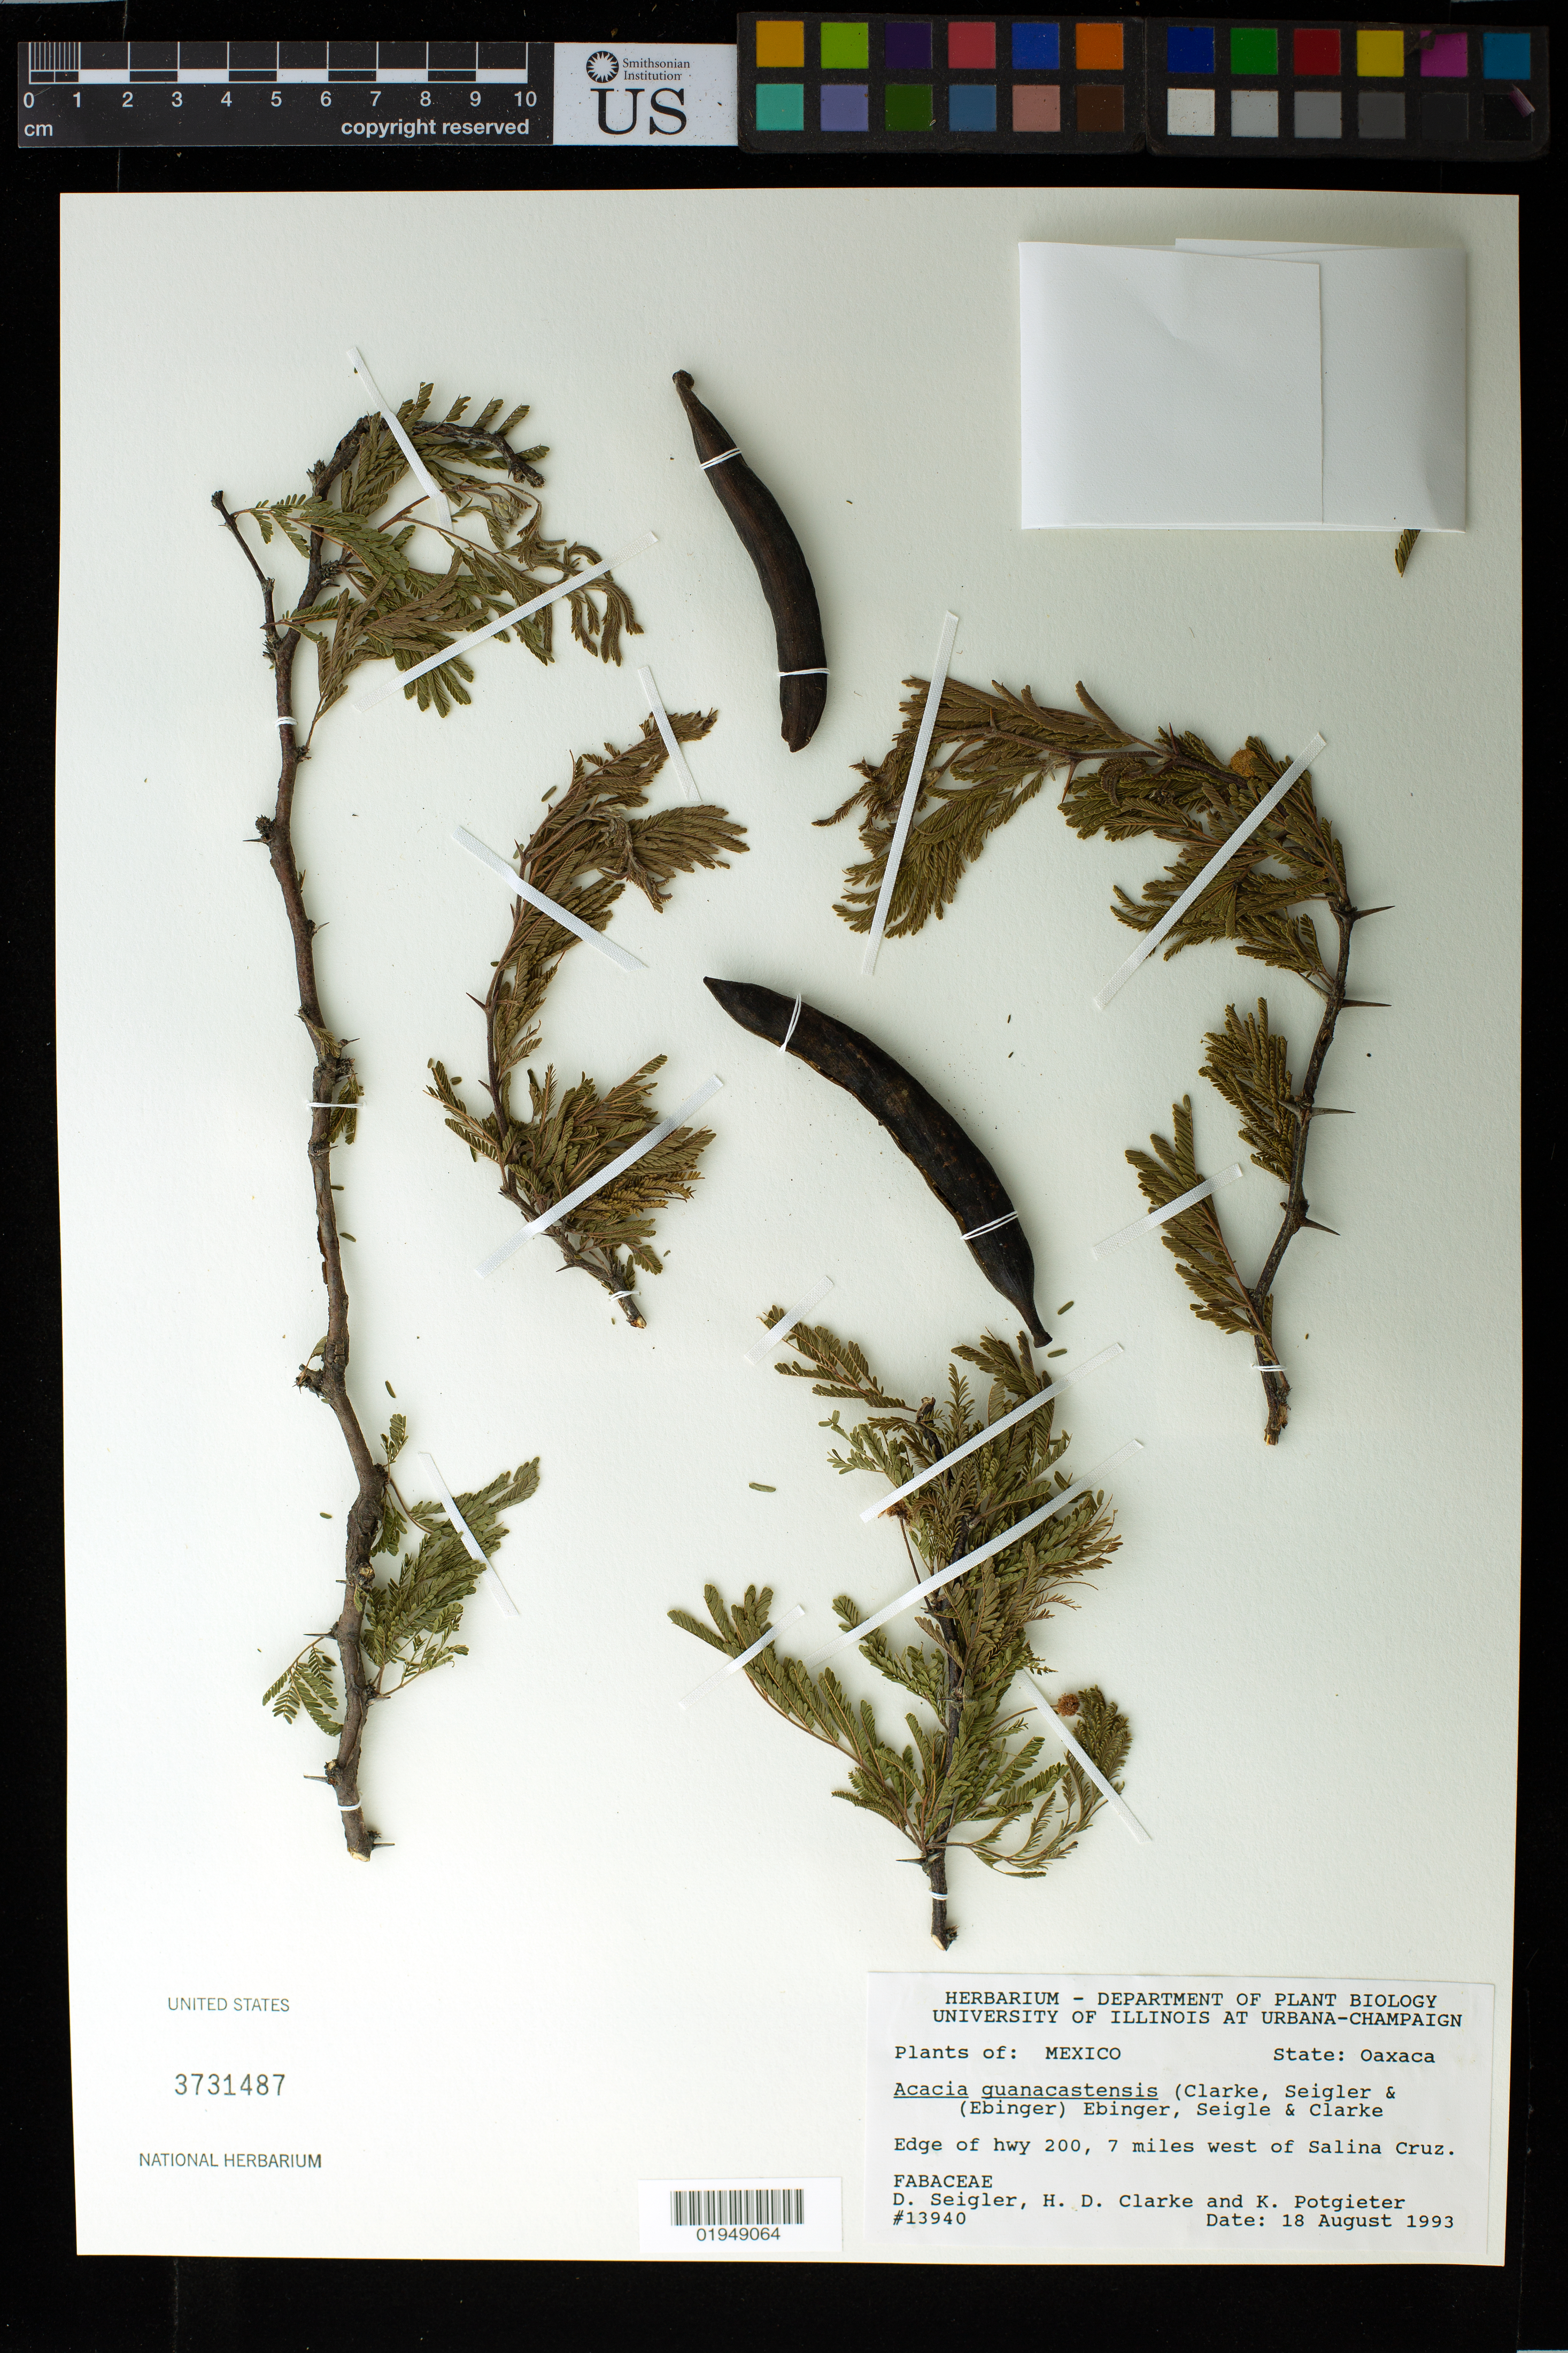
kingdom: Plantae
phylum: Tracheophyta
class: Magnoliopsida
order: Fabales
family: Fabaceae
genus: Vachellia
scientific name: Vachellia guanacastensis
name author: (H.D. Clarke et al.) Seigler & Ebinger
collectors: D. Seigler, H. Clarke & K. Potgieter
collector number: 13940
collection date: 1993-08-18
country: Mexico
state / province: Oaxaca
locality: Edge of hwy 200, 7 miles west of Salina Cruz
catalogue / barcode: US 3731487